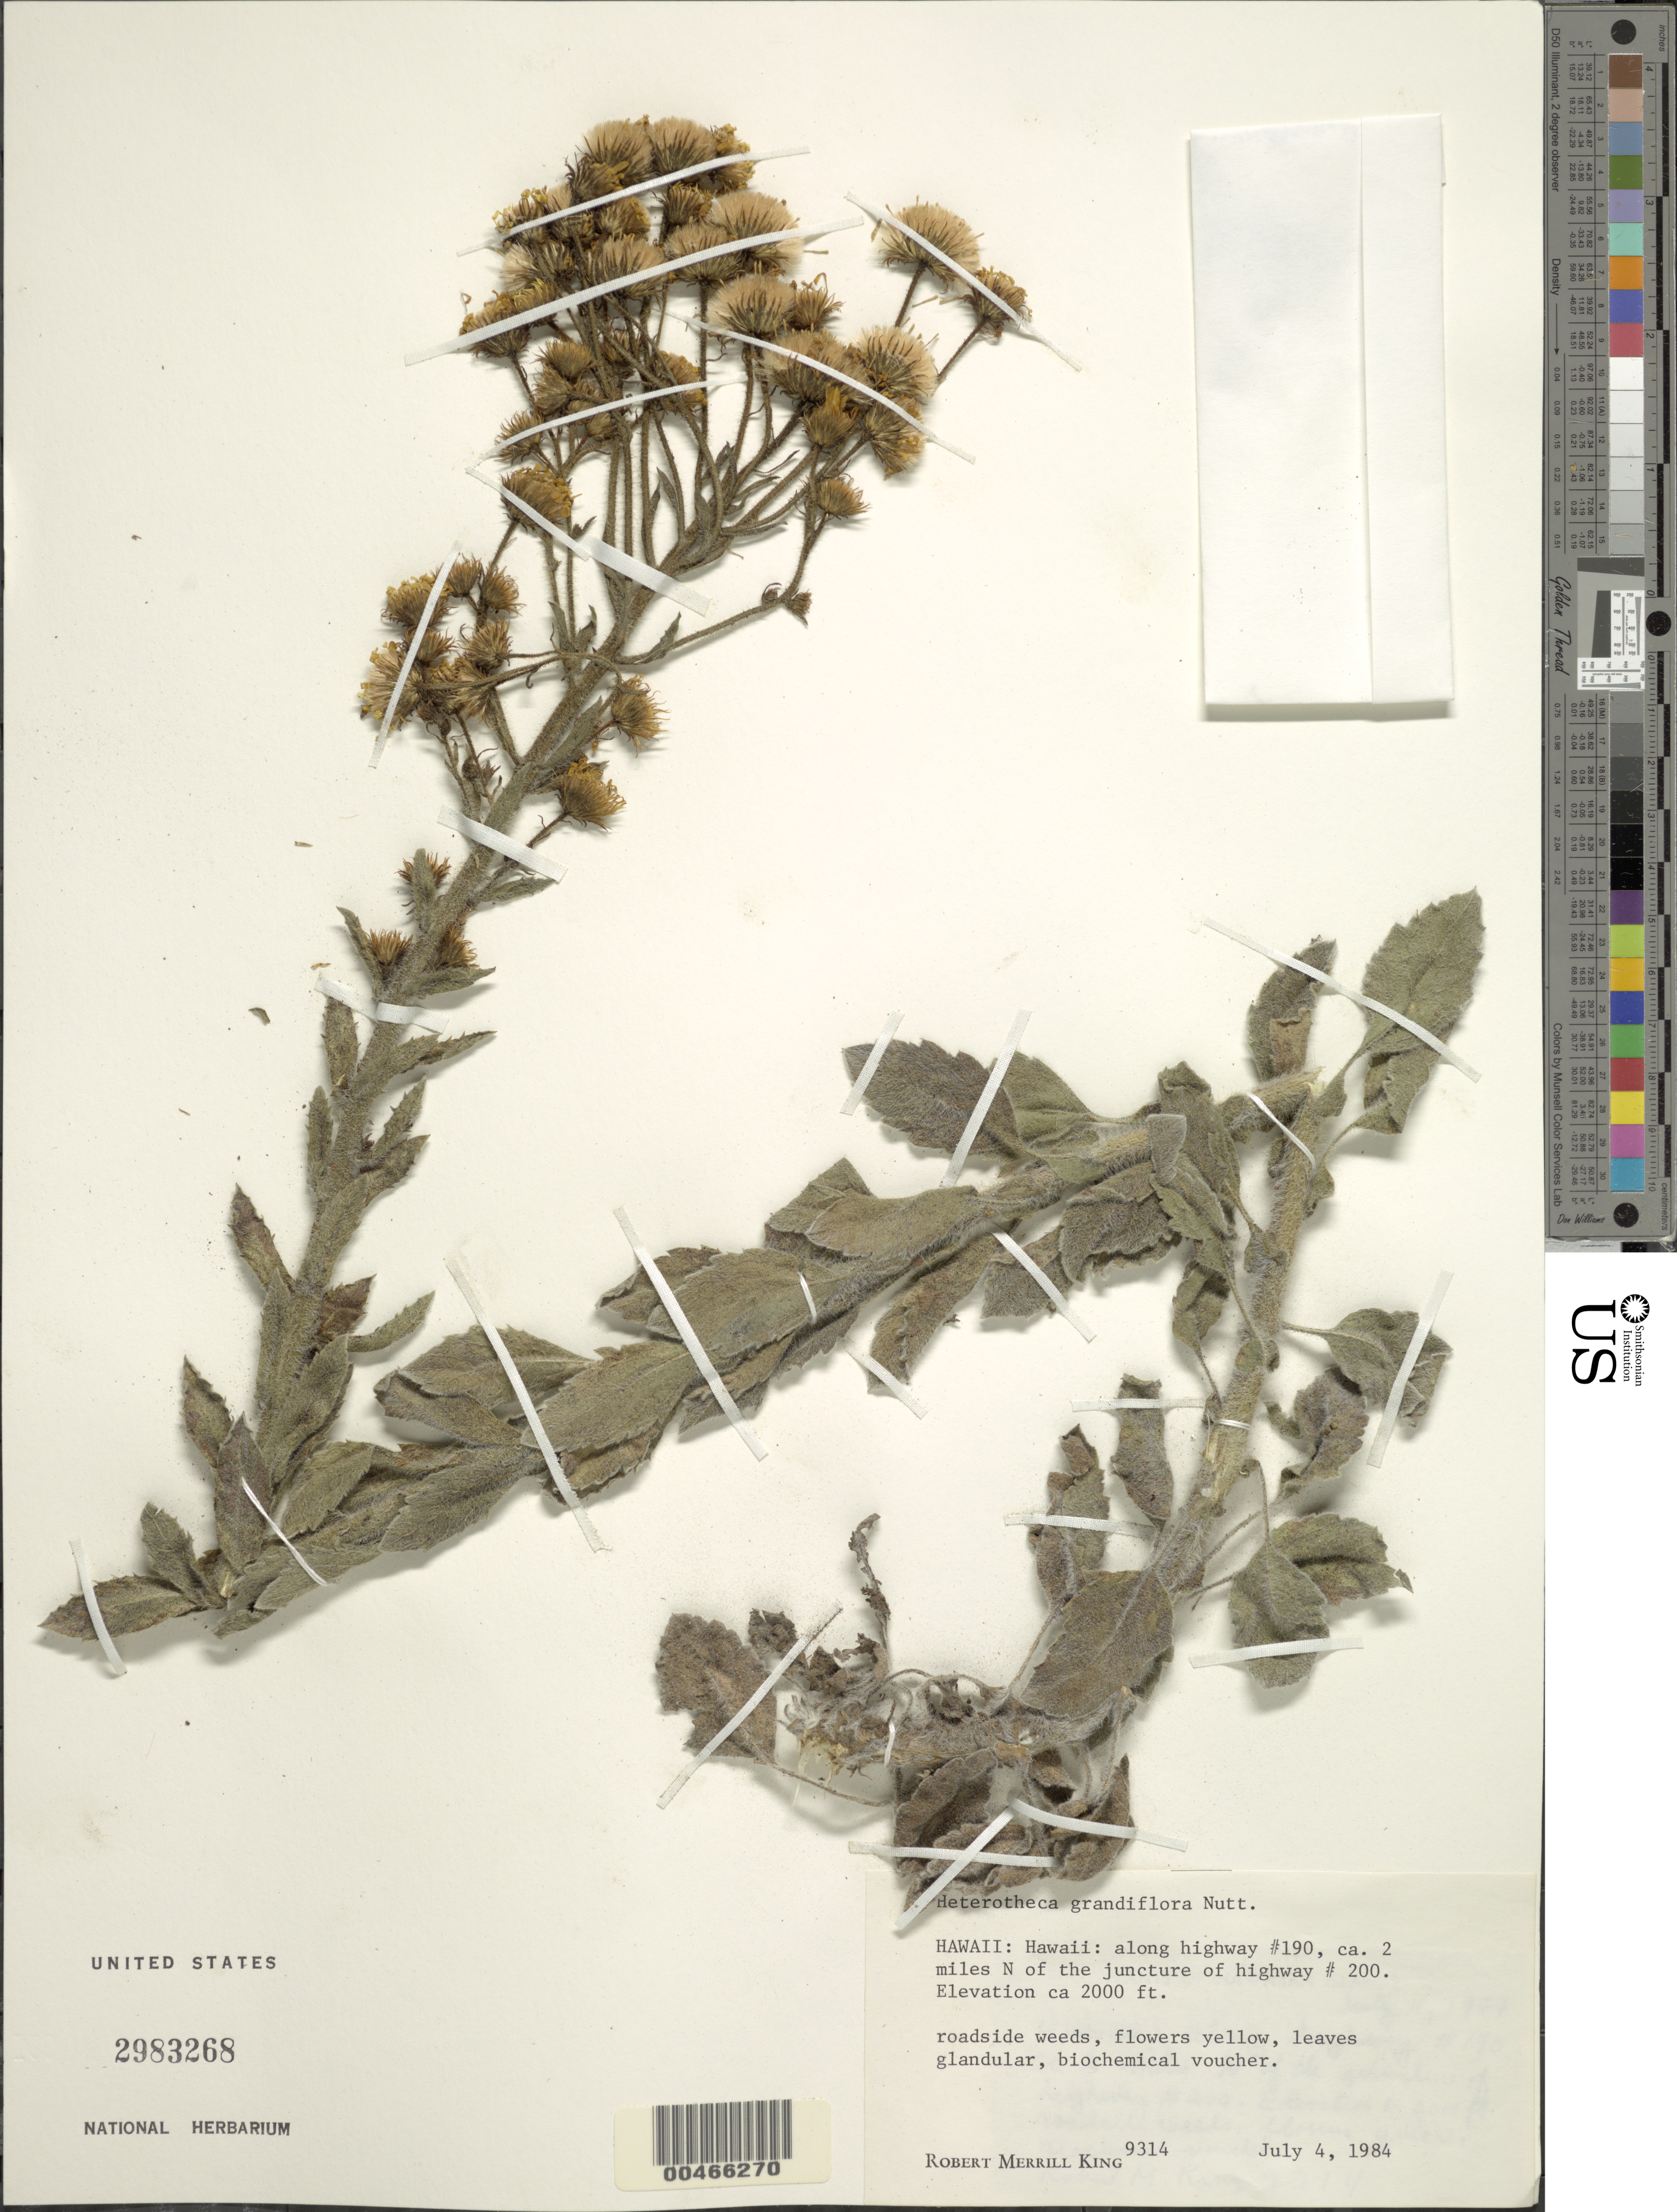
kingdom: Plantae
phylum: Tracheophyta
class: Magnoliopsida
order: Asterales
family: Asteraceae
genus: Heterotheca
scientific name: Heterotheca grandiflora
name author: Nutt.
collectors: R. M. King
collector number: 9314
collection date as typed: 4 Jul 1984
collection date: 1984-07-04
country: United States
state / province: Hawaii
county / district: Hawaii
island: Hawaii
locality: along hwy. #190, ca. 2 mi N of the juncture of hwy. #200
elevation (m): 610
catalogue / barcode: US 2983268